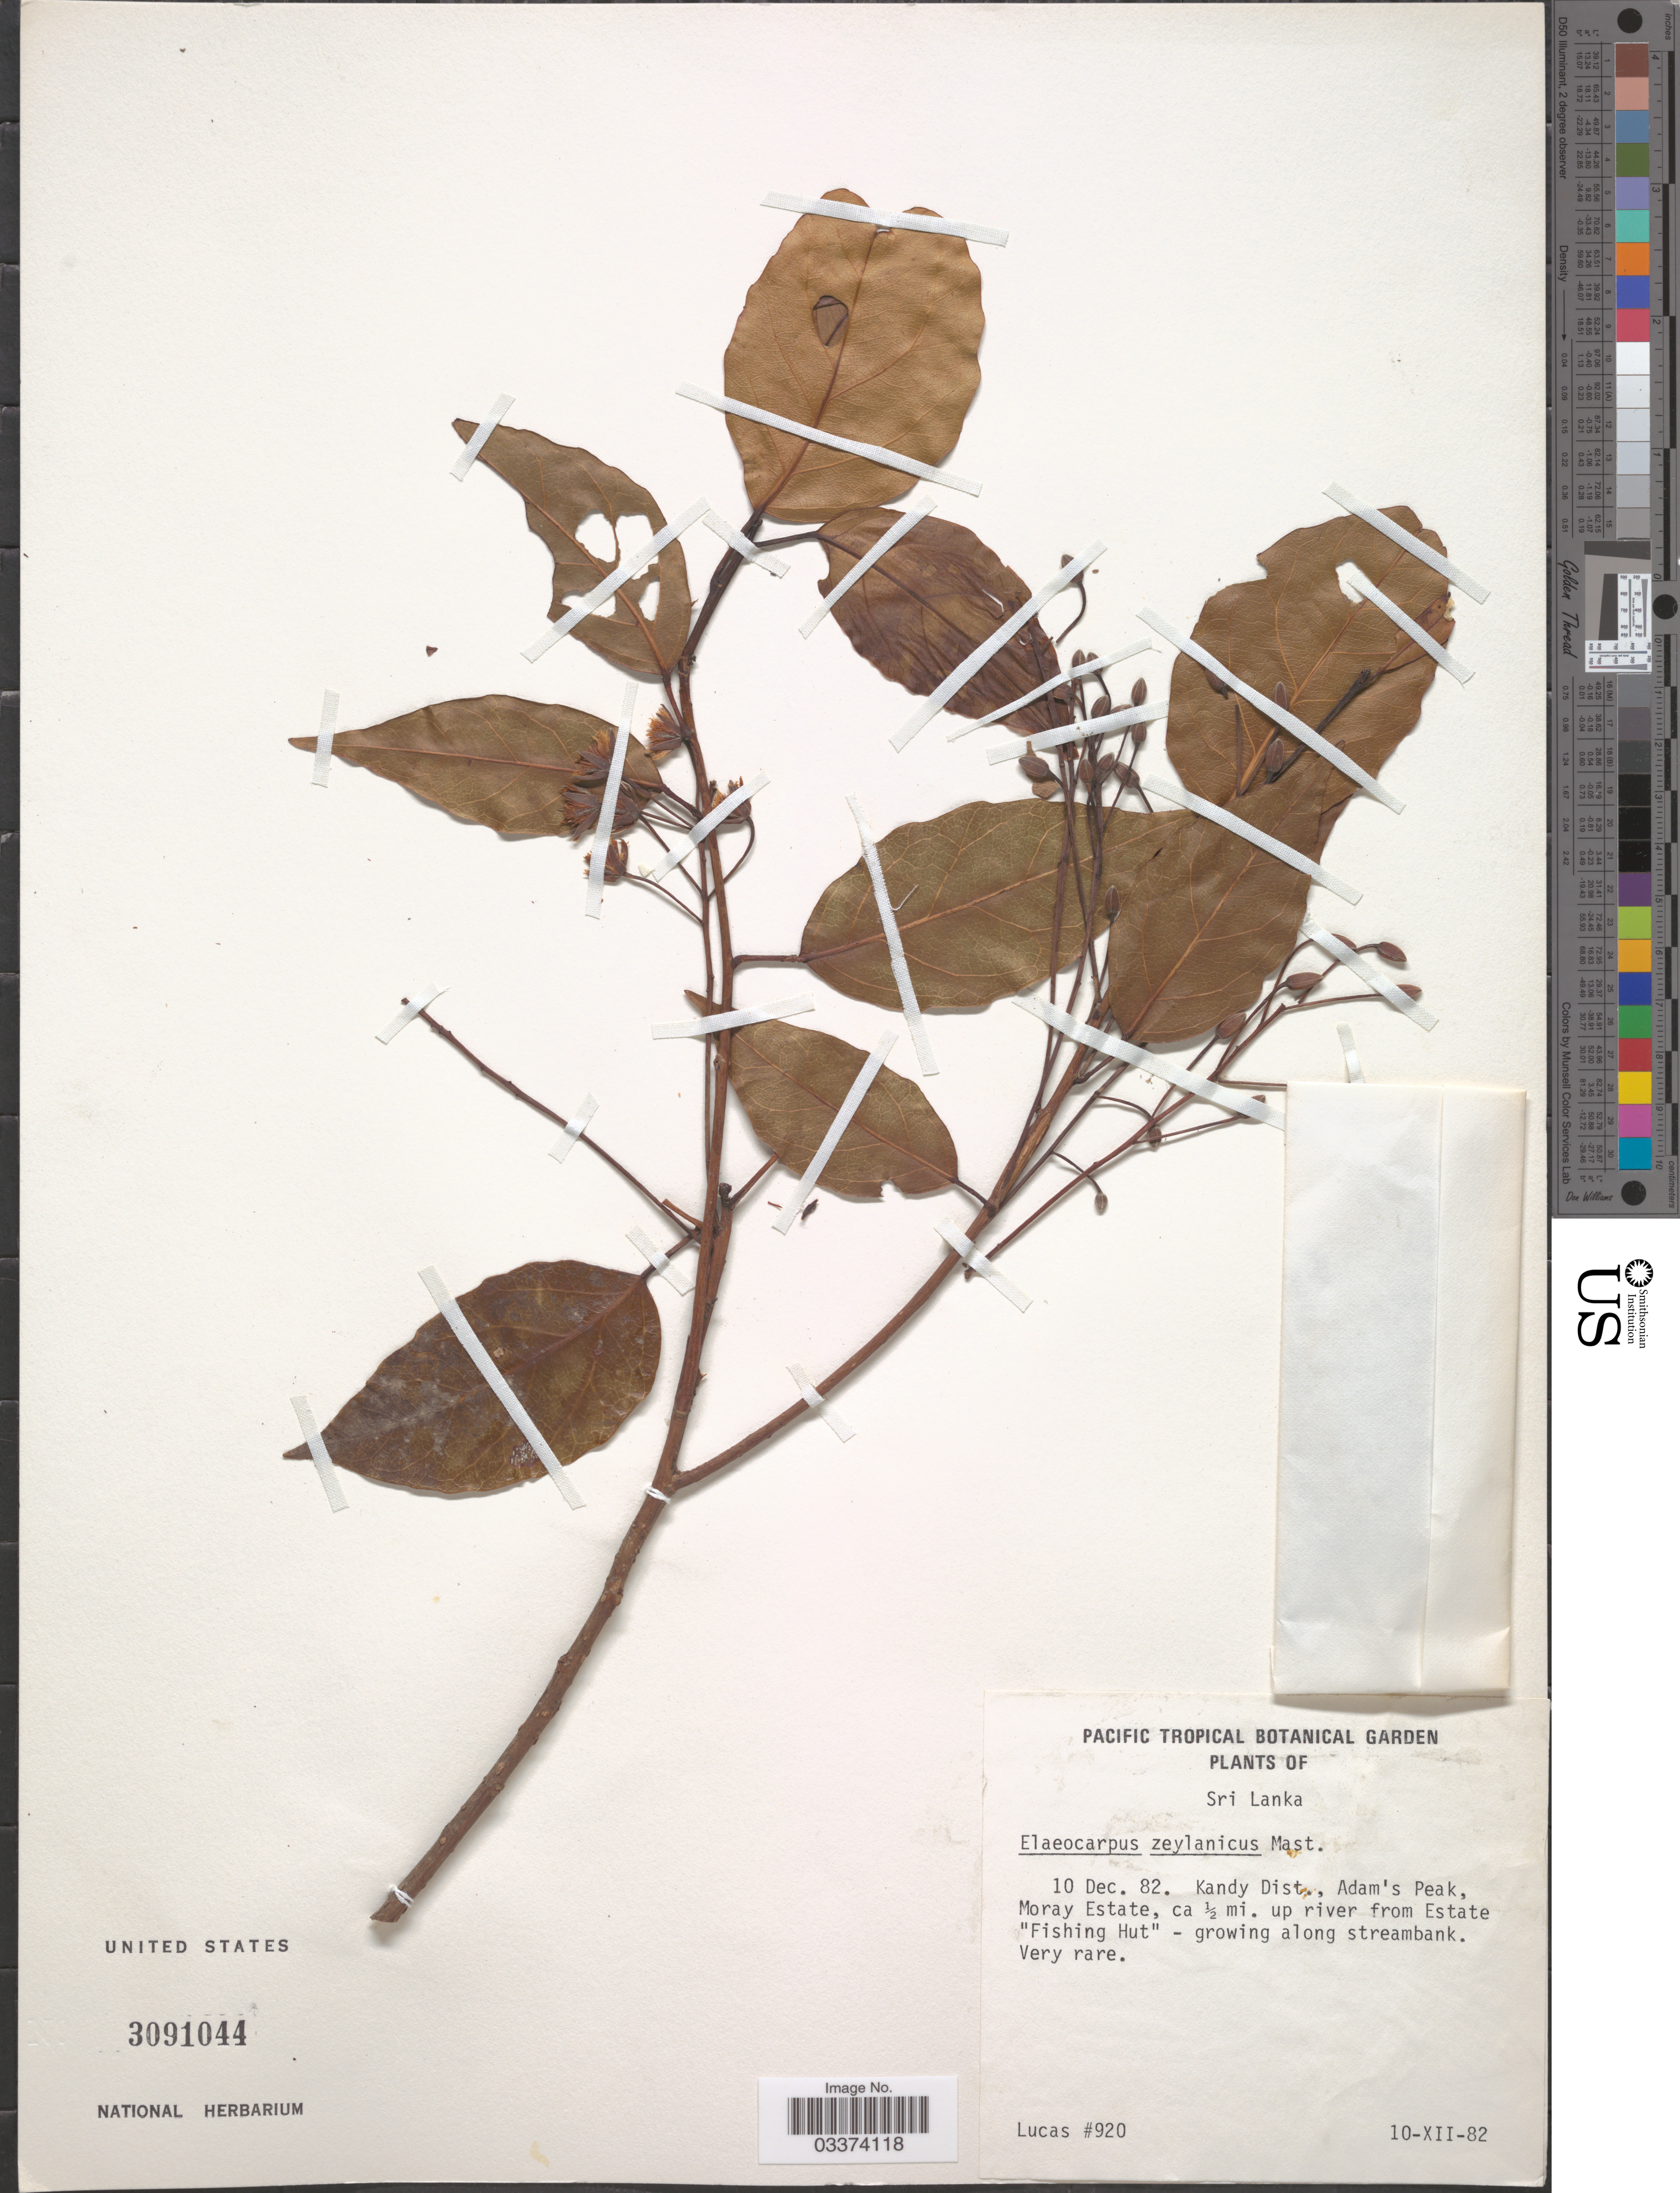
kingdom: Plantae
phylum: Tracheophyta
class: Magnoliopsida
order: Oxalidales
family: Elaeocarpaceae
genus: Elaeocarpus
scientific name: Elaeocarpus zeylanicus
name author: (Arn.) Mast.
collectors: Lucas, --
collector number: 920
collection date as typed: Transcribed d/m/y: 10/12/82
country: Sri Lanka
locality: Kandy Dist., Adam's Peak, Moray Estate, ca ½ mi. up river from Estate "Fishing Hut".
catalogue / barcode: US 3091044